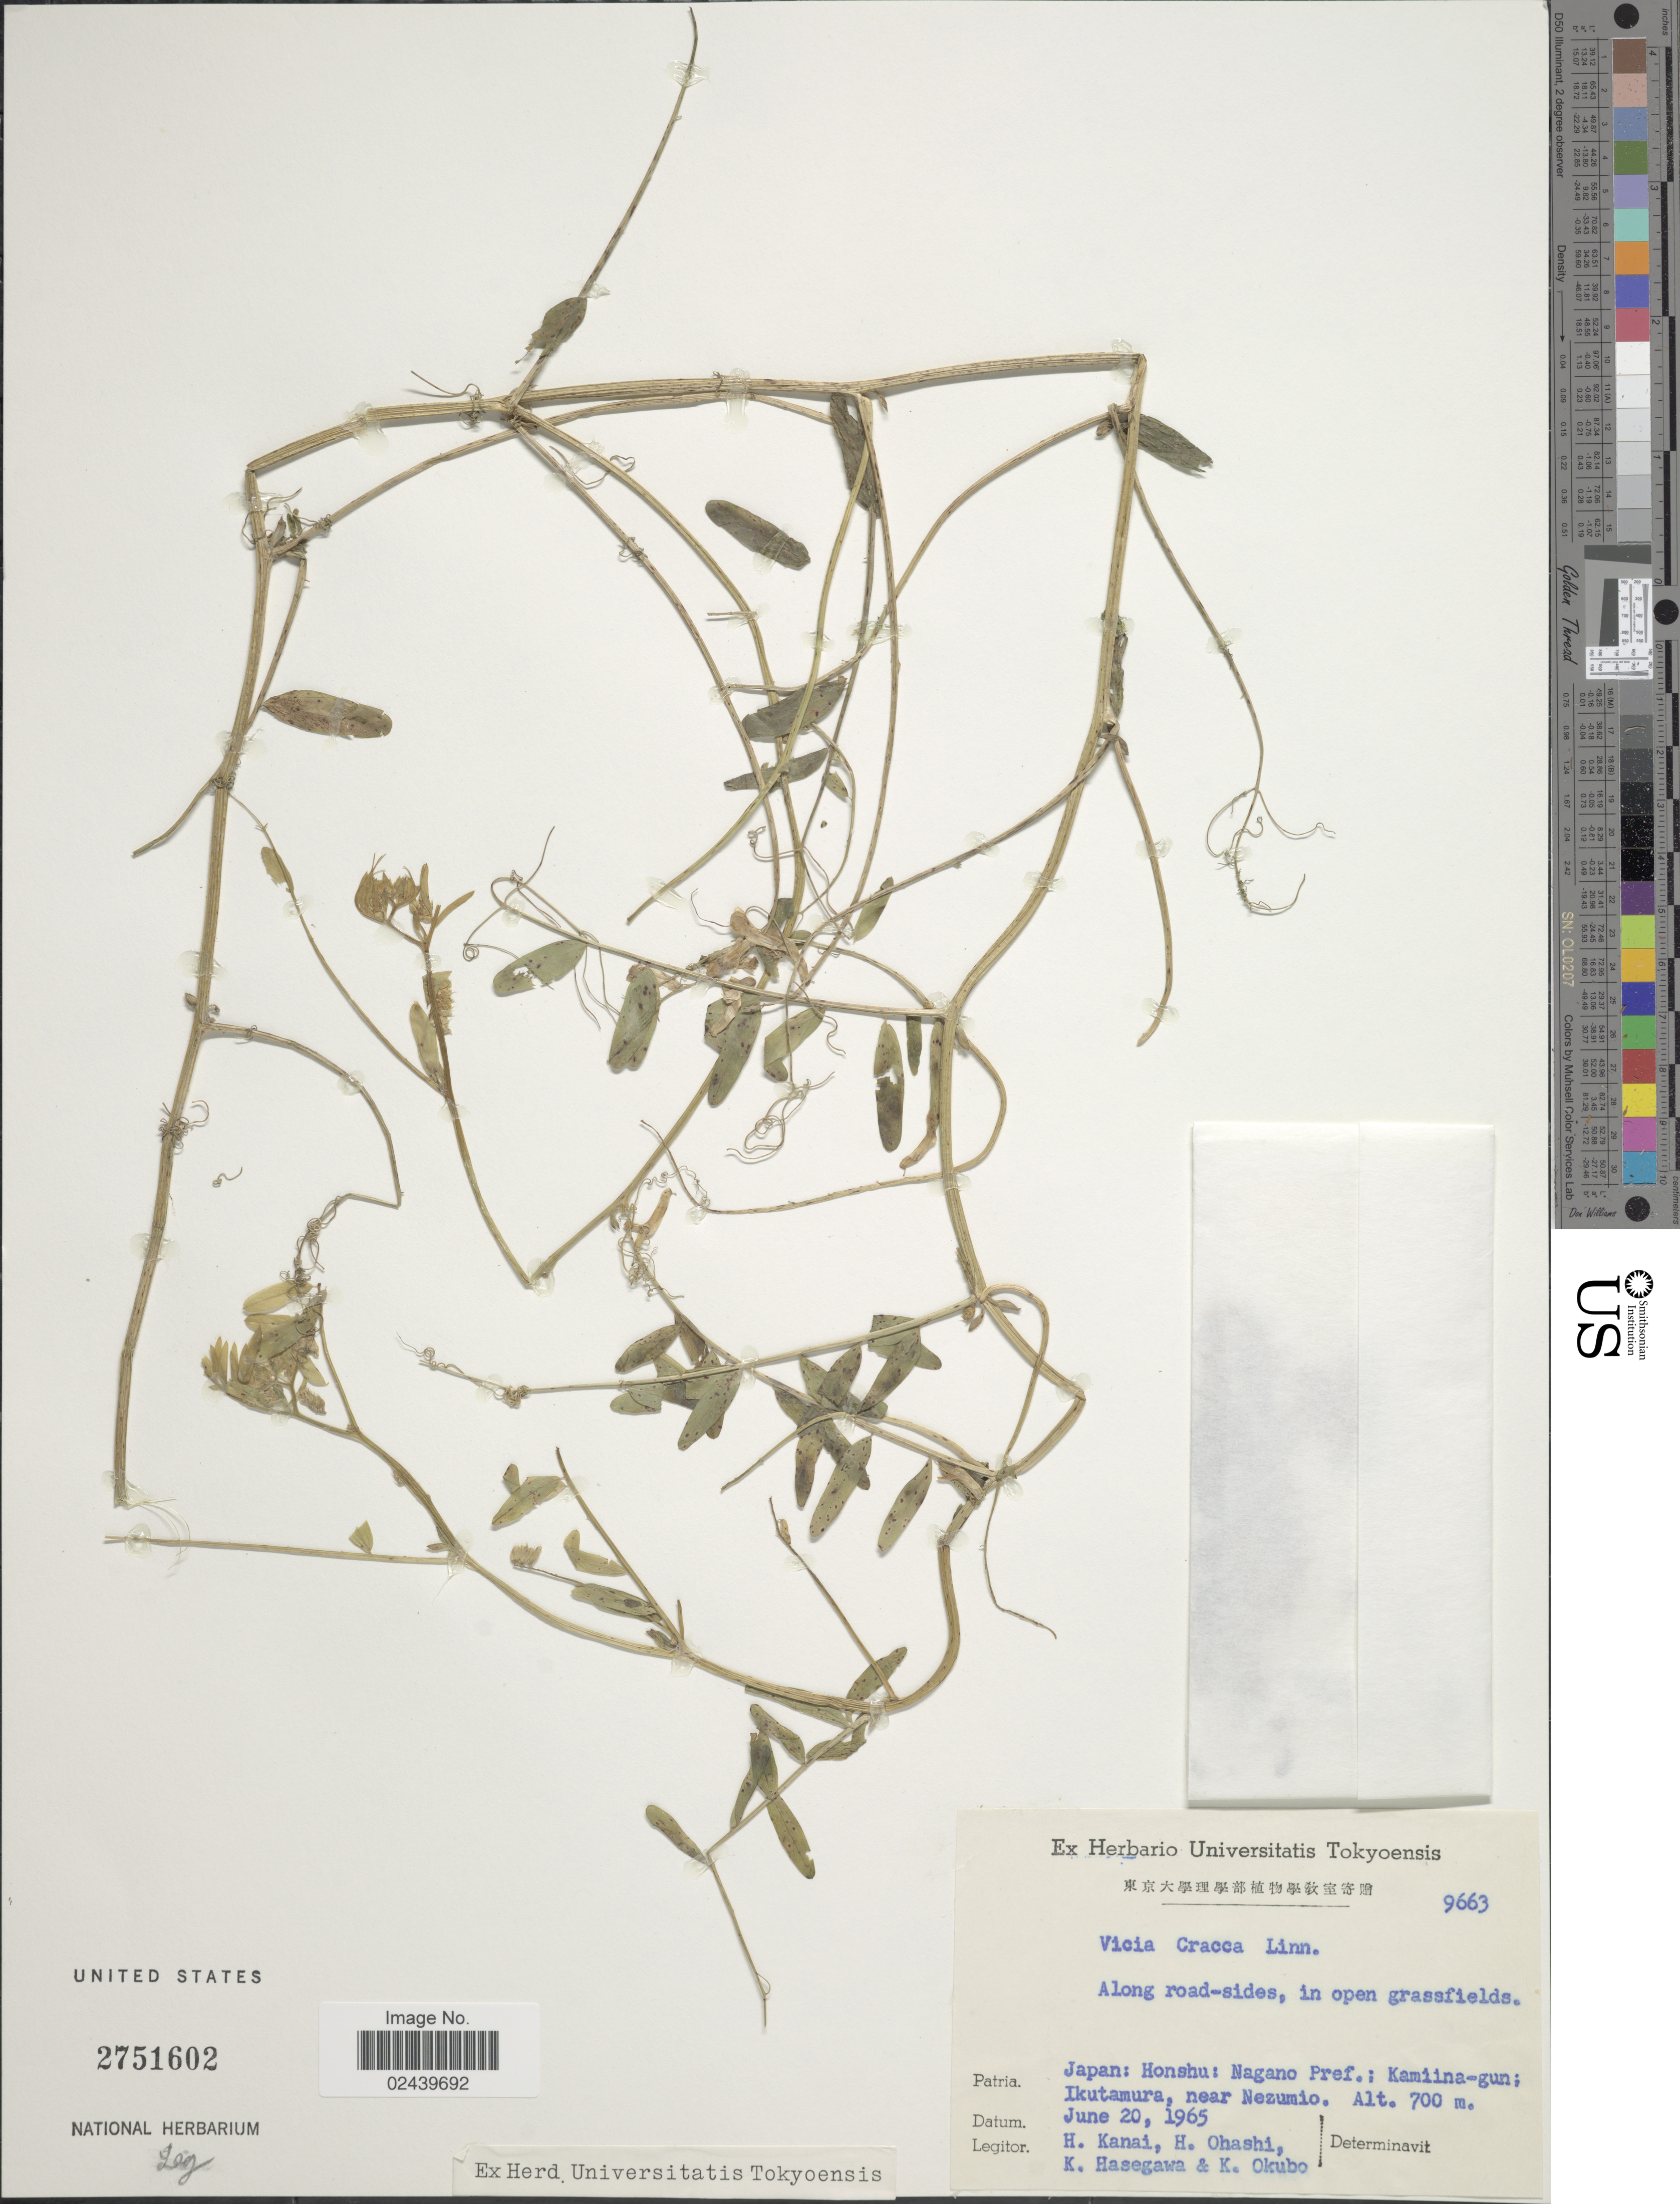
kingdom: Plantae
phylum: Tracheophyta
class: Magnoliopsida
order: Fabales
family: Fabaceae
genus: Vicia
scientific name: Vicia cracca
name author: L.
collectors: H. Kanai, H. Ohashi, M. Hasegawa & K. Okubo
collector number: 9663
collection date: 1965-06-20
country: Japan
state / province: Nagano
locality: Honshu: Kamiina-gun, Ikutamura, near Nazumio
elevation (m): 700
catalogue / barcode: US 2751602